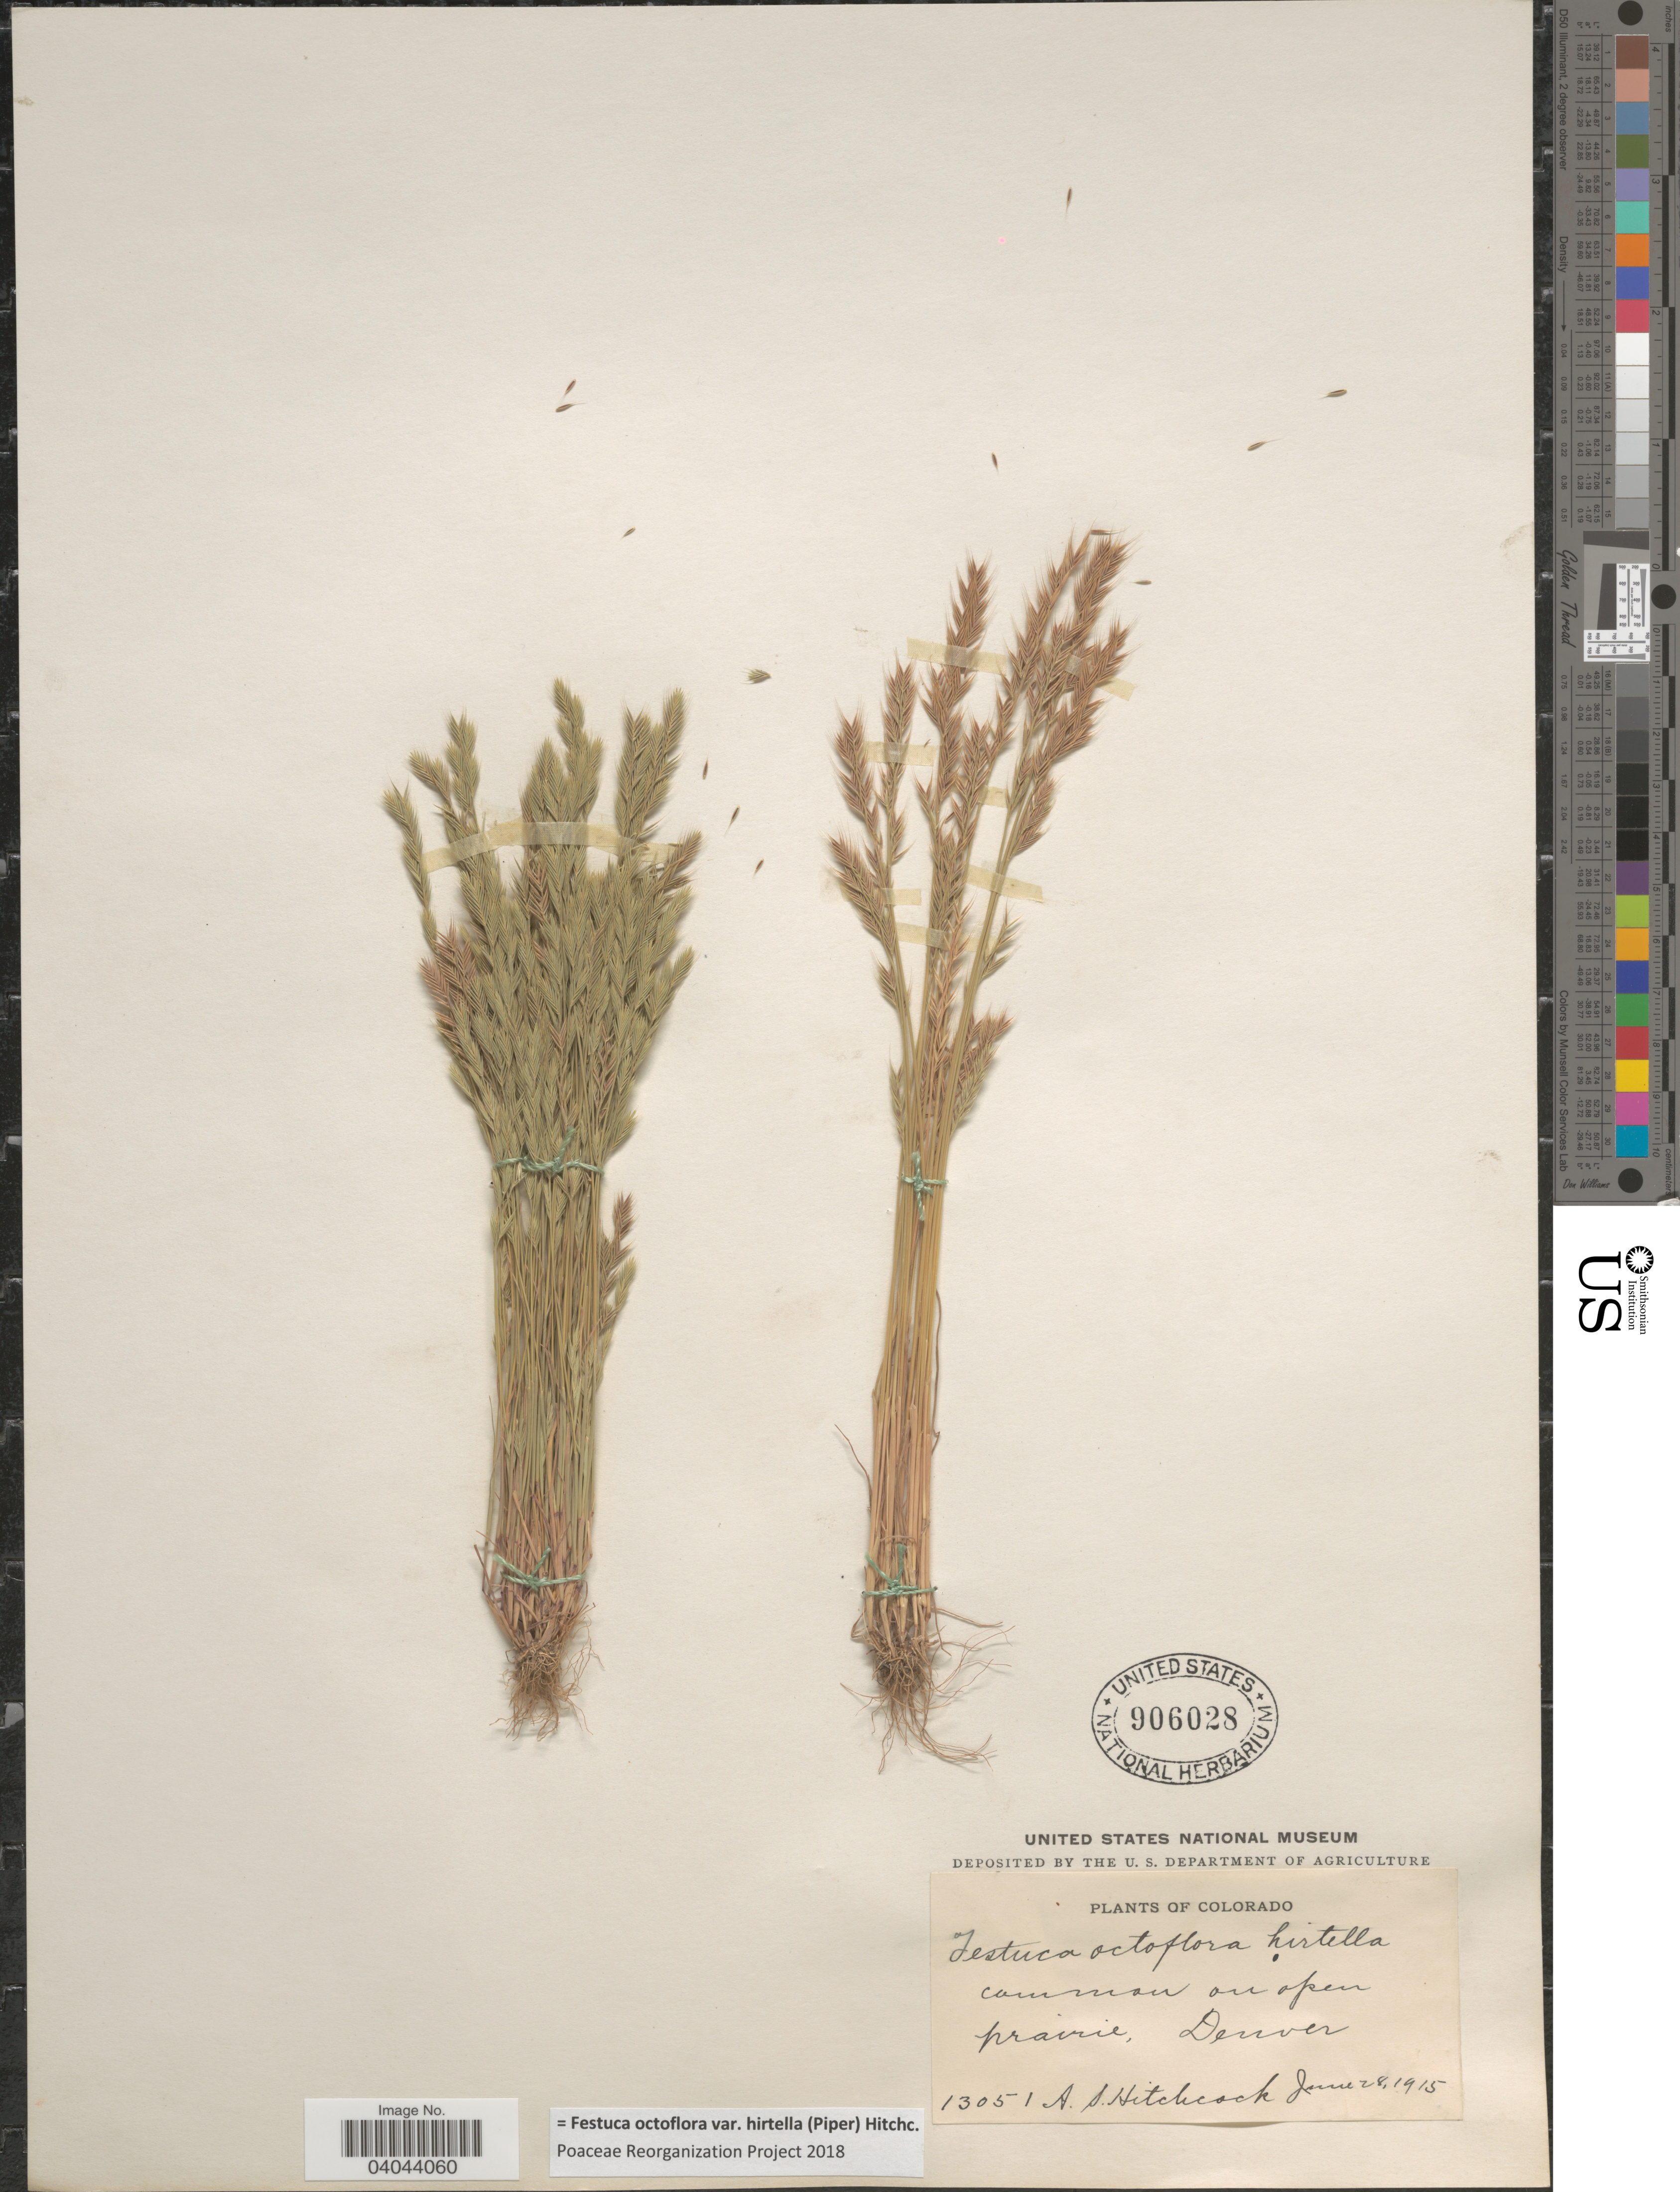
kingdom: Plantae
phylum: Tracheophyta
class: Liliopsida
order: Poales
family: Poaceae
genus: Festuca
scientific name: Festuca octoflora var. hirtella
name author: Piper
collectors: A. S. Hitchcock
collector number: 13051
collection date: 1915-06-28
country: United States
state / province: Colorado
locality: Denver.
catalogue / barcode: US 906028